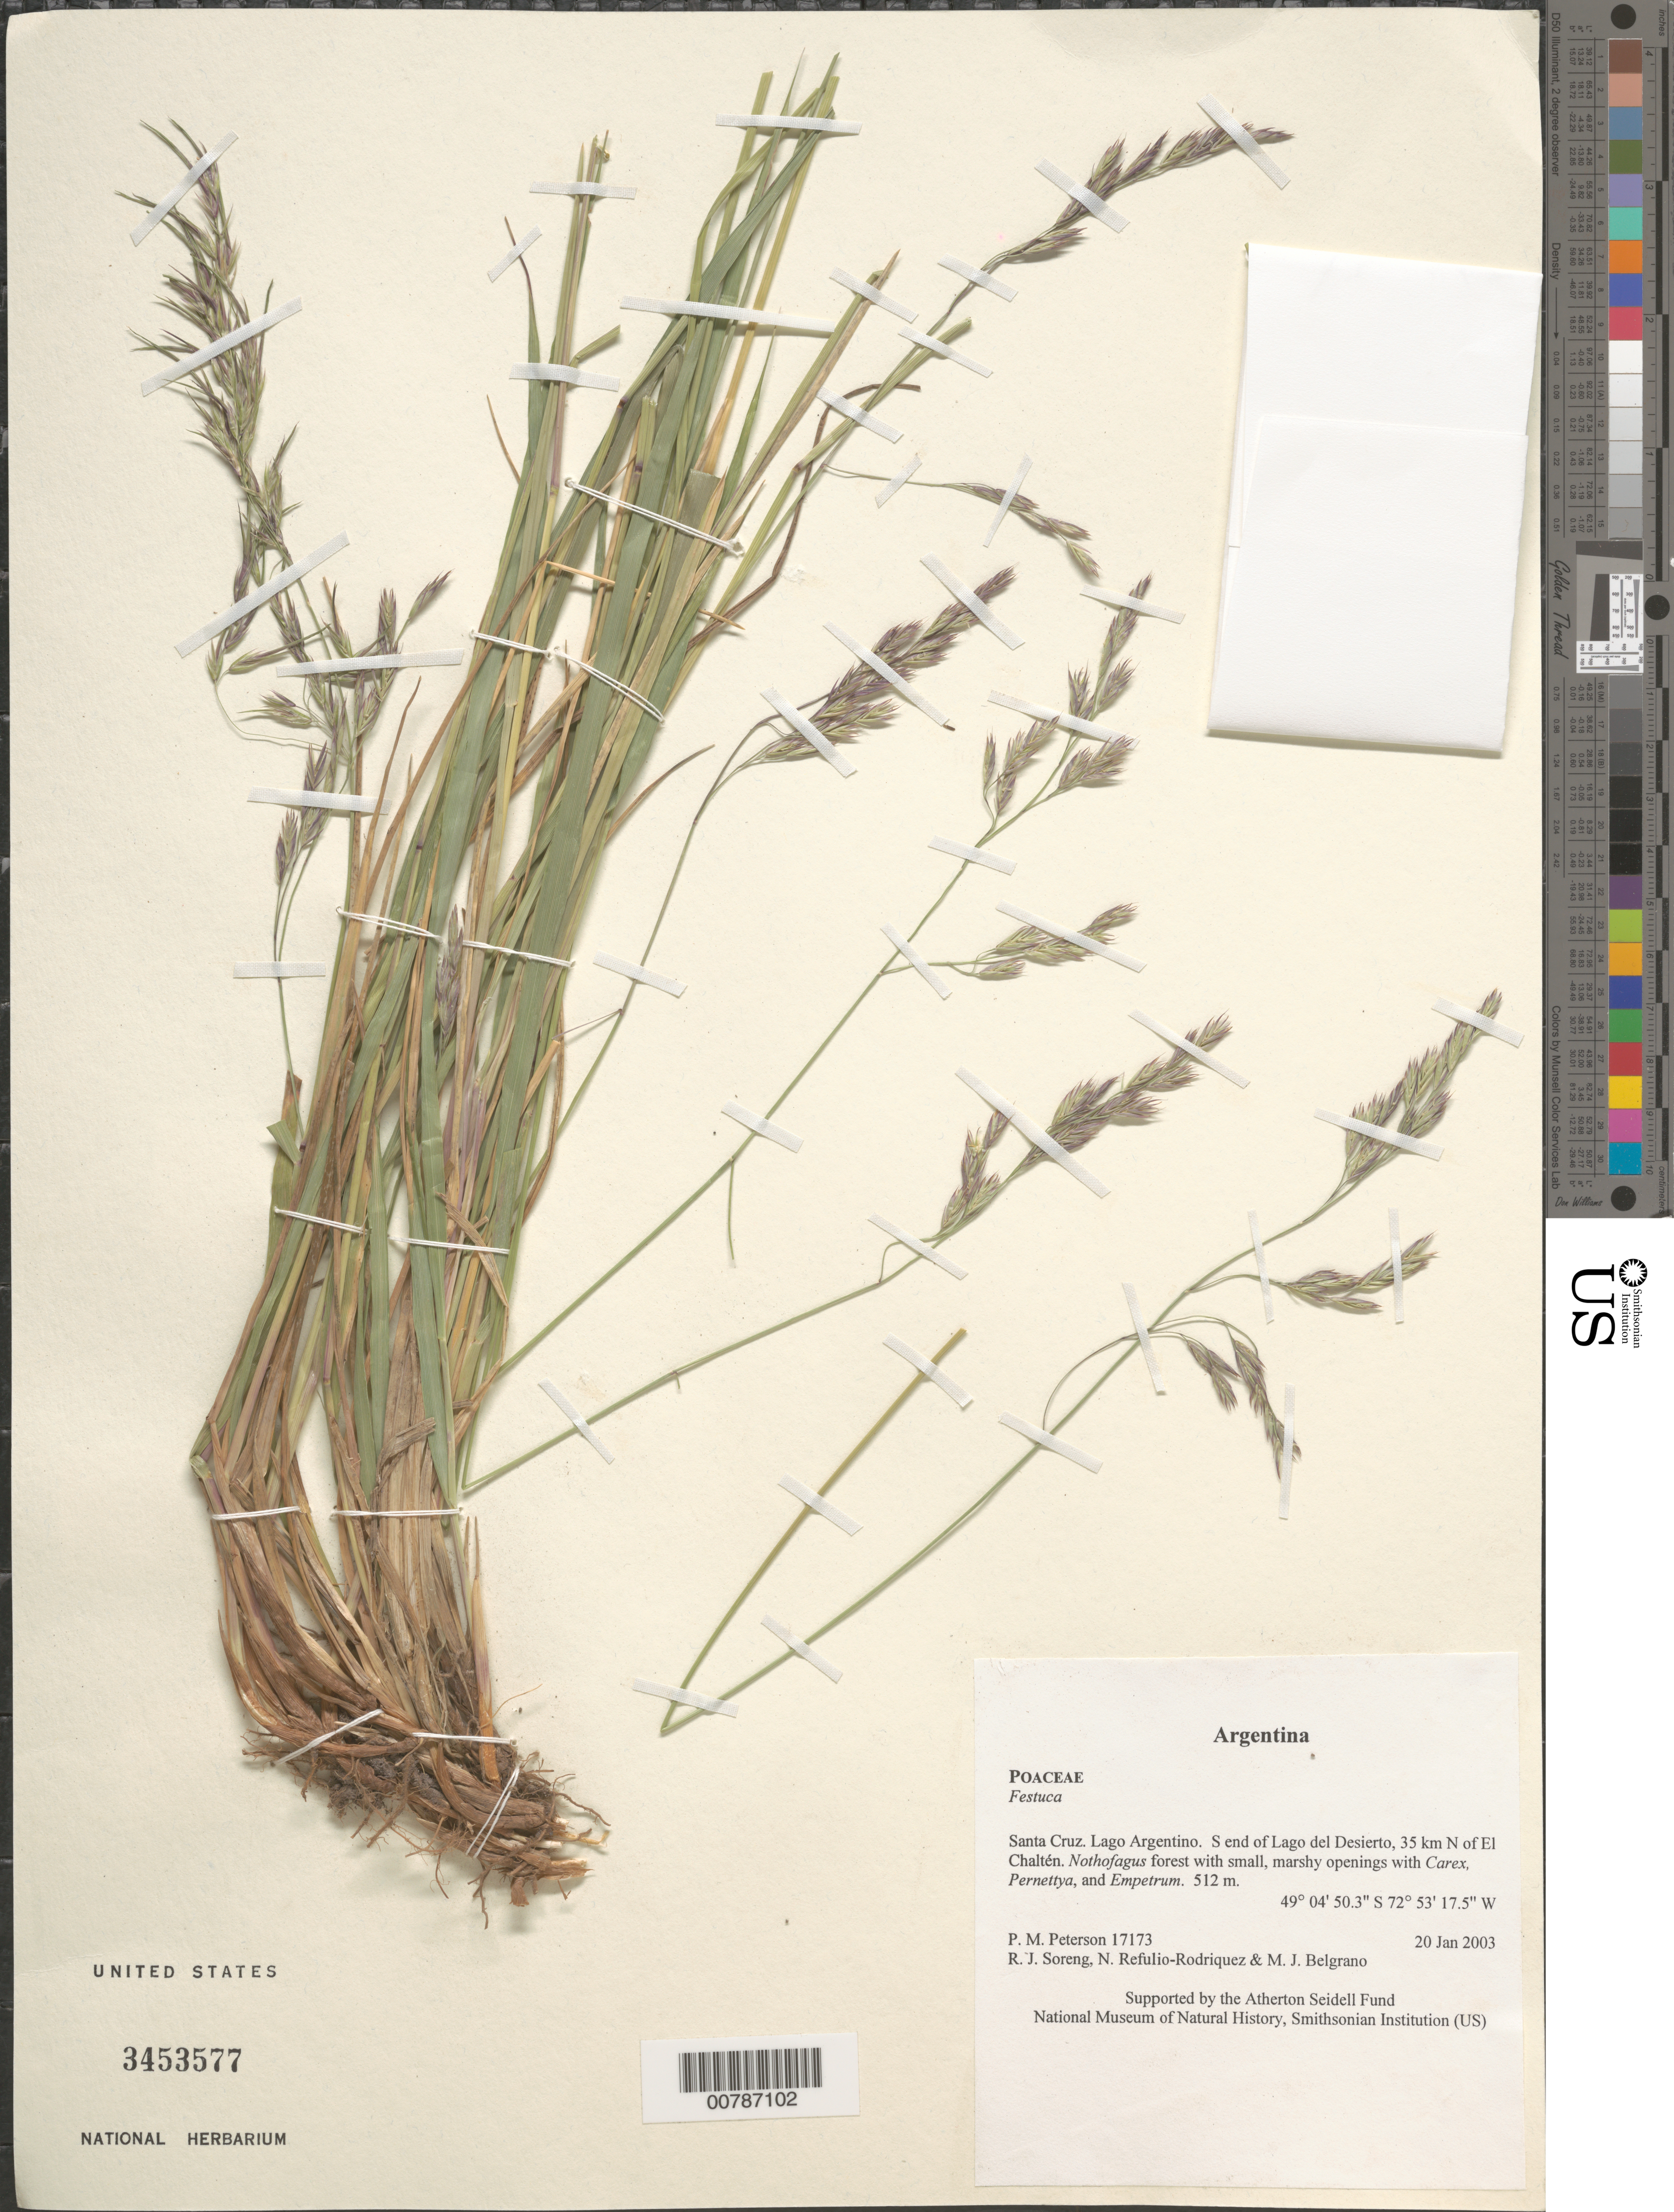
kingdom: Plantae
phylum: Tracheophyta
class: Liliopsida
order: Poales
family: Poaceae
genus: Festuca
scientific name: Festuca sp.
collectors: P. M. Peterson, R. J. Soreng, N. Refulio-Rodríguez & M. Belgrano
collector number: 17173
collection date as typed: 20 Jan 2003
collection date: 2003-01-20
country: Argentina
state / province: Santa Cruz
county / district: Lago Argentino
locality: S end of Lago del Desierto, 35 km N of El Chaltén. Nothofagus forest with small, marshy openings with Carex, Pernettya, and Empetrum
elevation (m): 512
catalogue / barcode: US 3453577